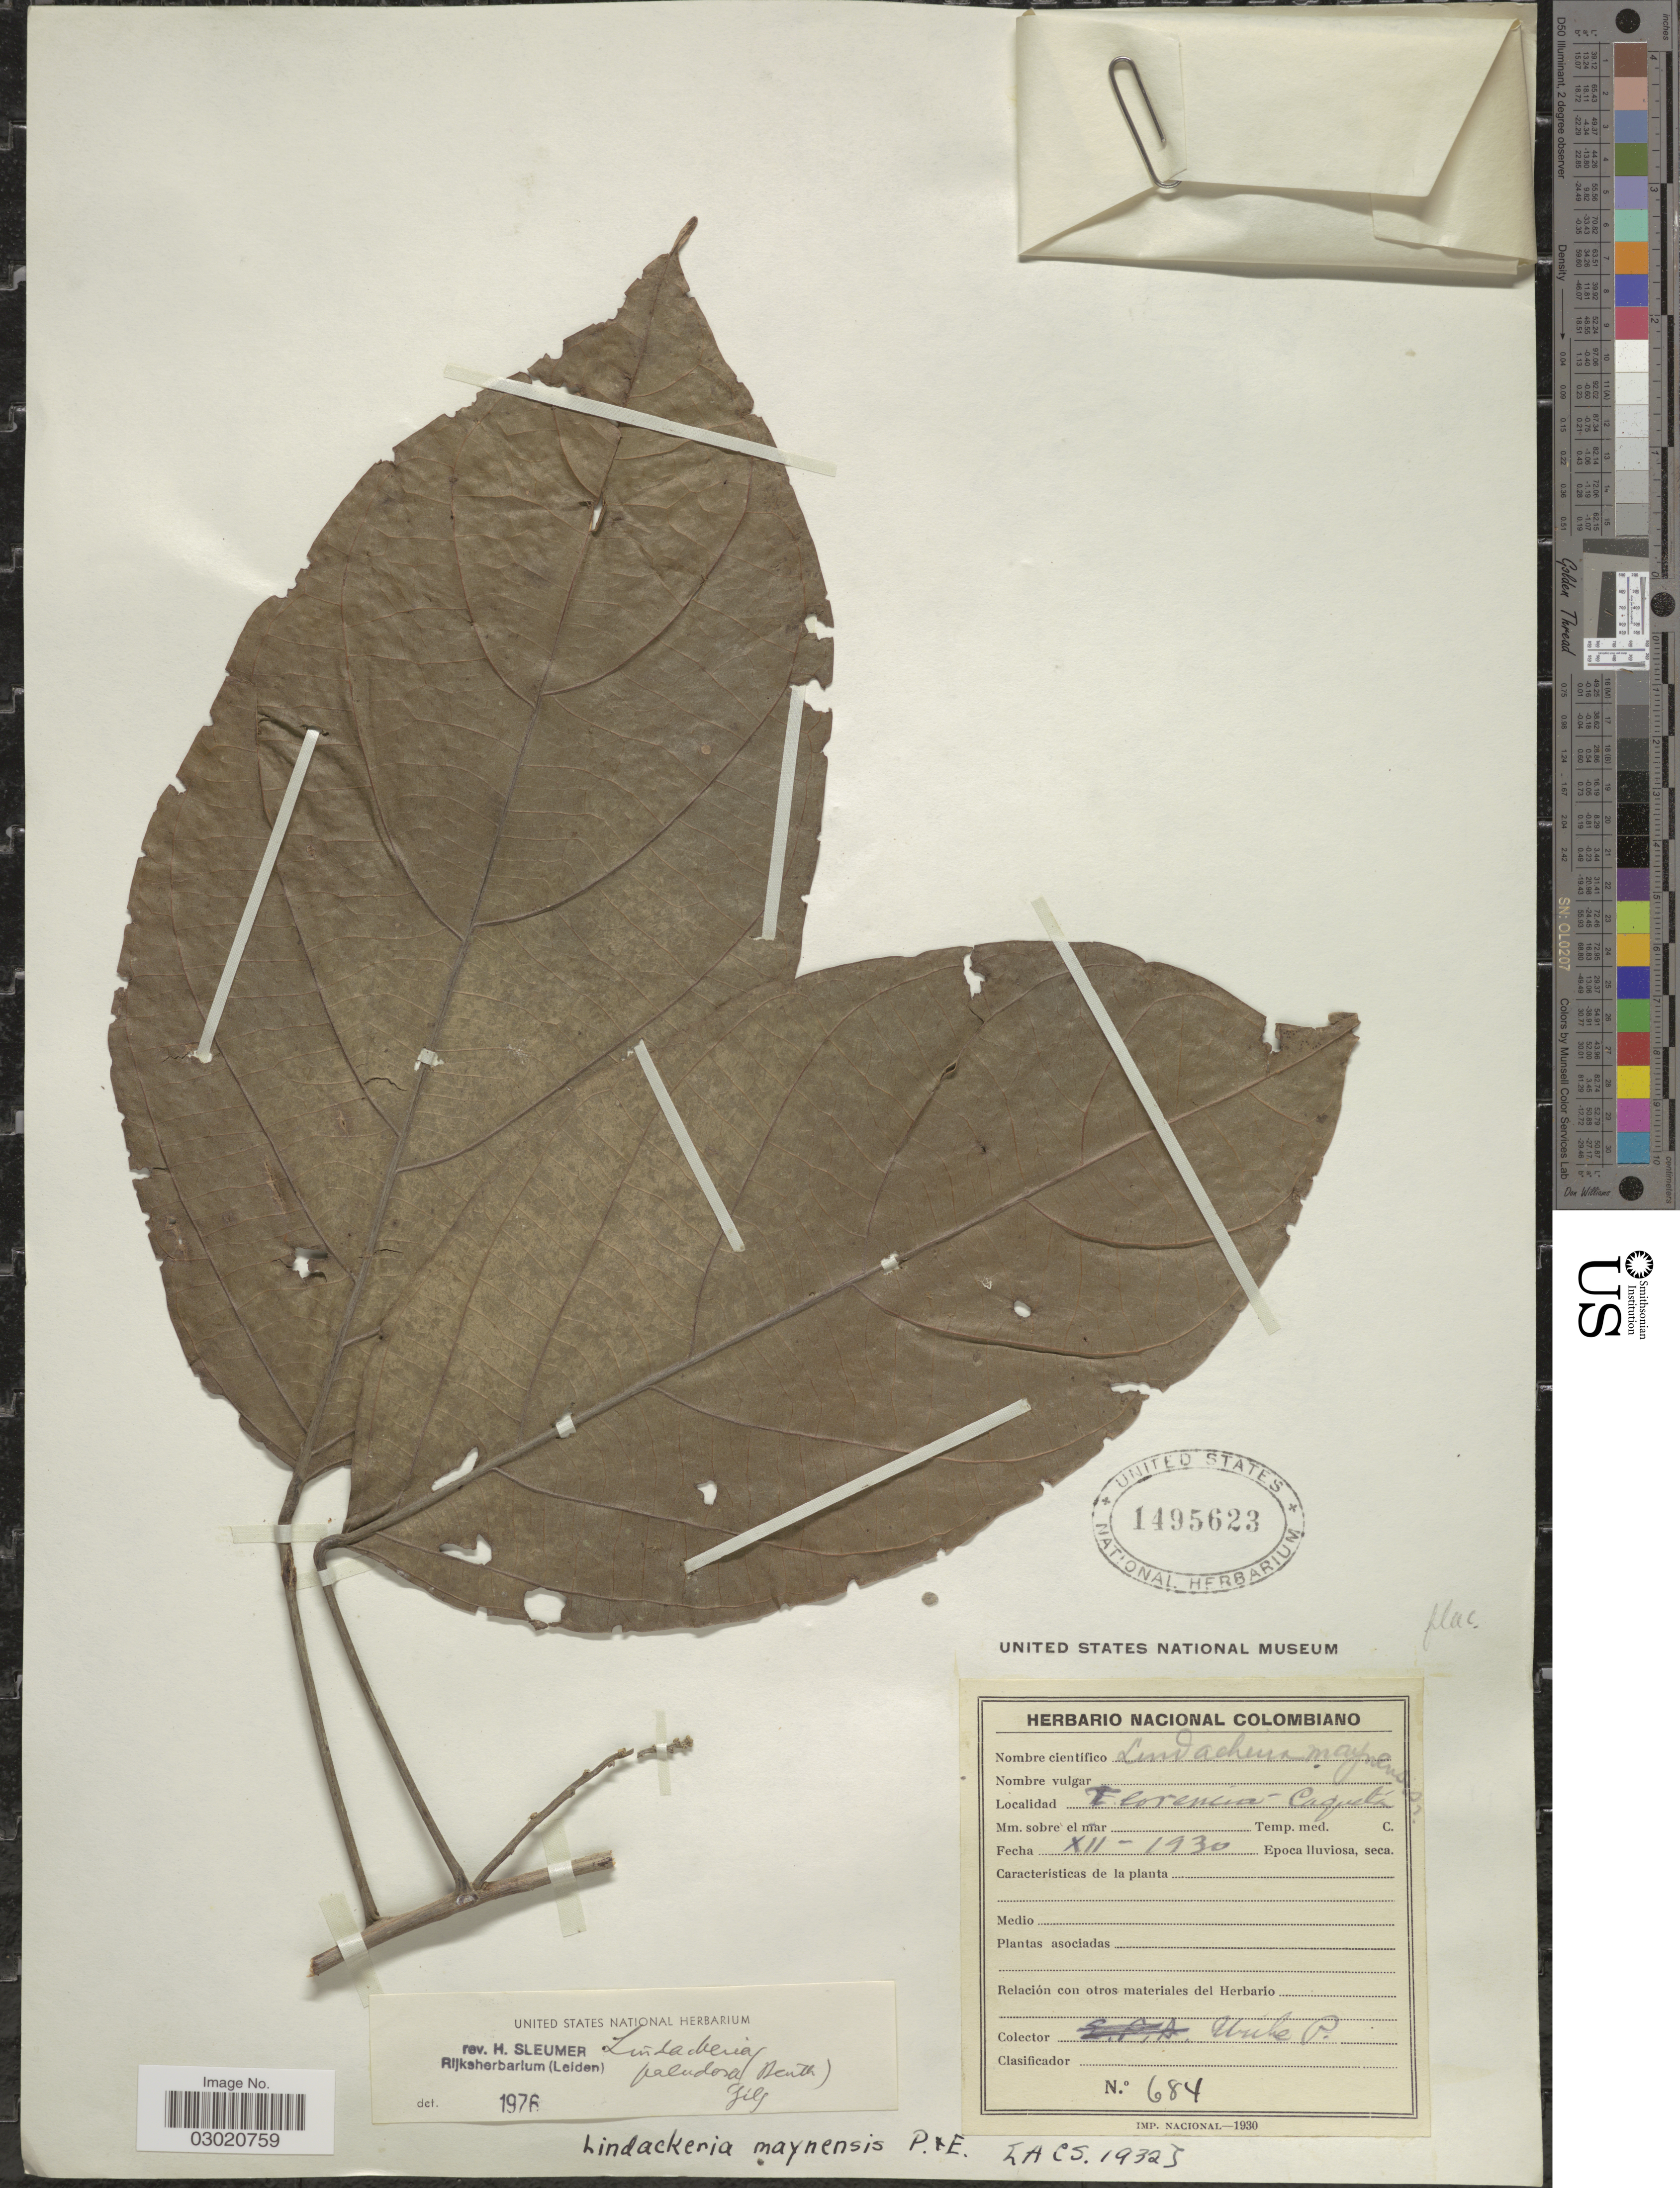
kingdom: Plantae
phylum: Tracheophyta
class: Magnoliopsida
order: Malpighiales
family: Achariaceae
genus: Lindackeria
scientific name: Lindackeria paludosa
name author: (Benth.) Gilg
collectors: -. Uribe P.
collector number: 684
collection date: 1930-12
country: Colombia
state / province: Caquetá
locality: Florencia - Caquetá.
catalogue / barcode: US 1495623